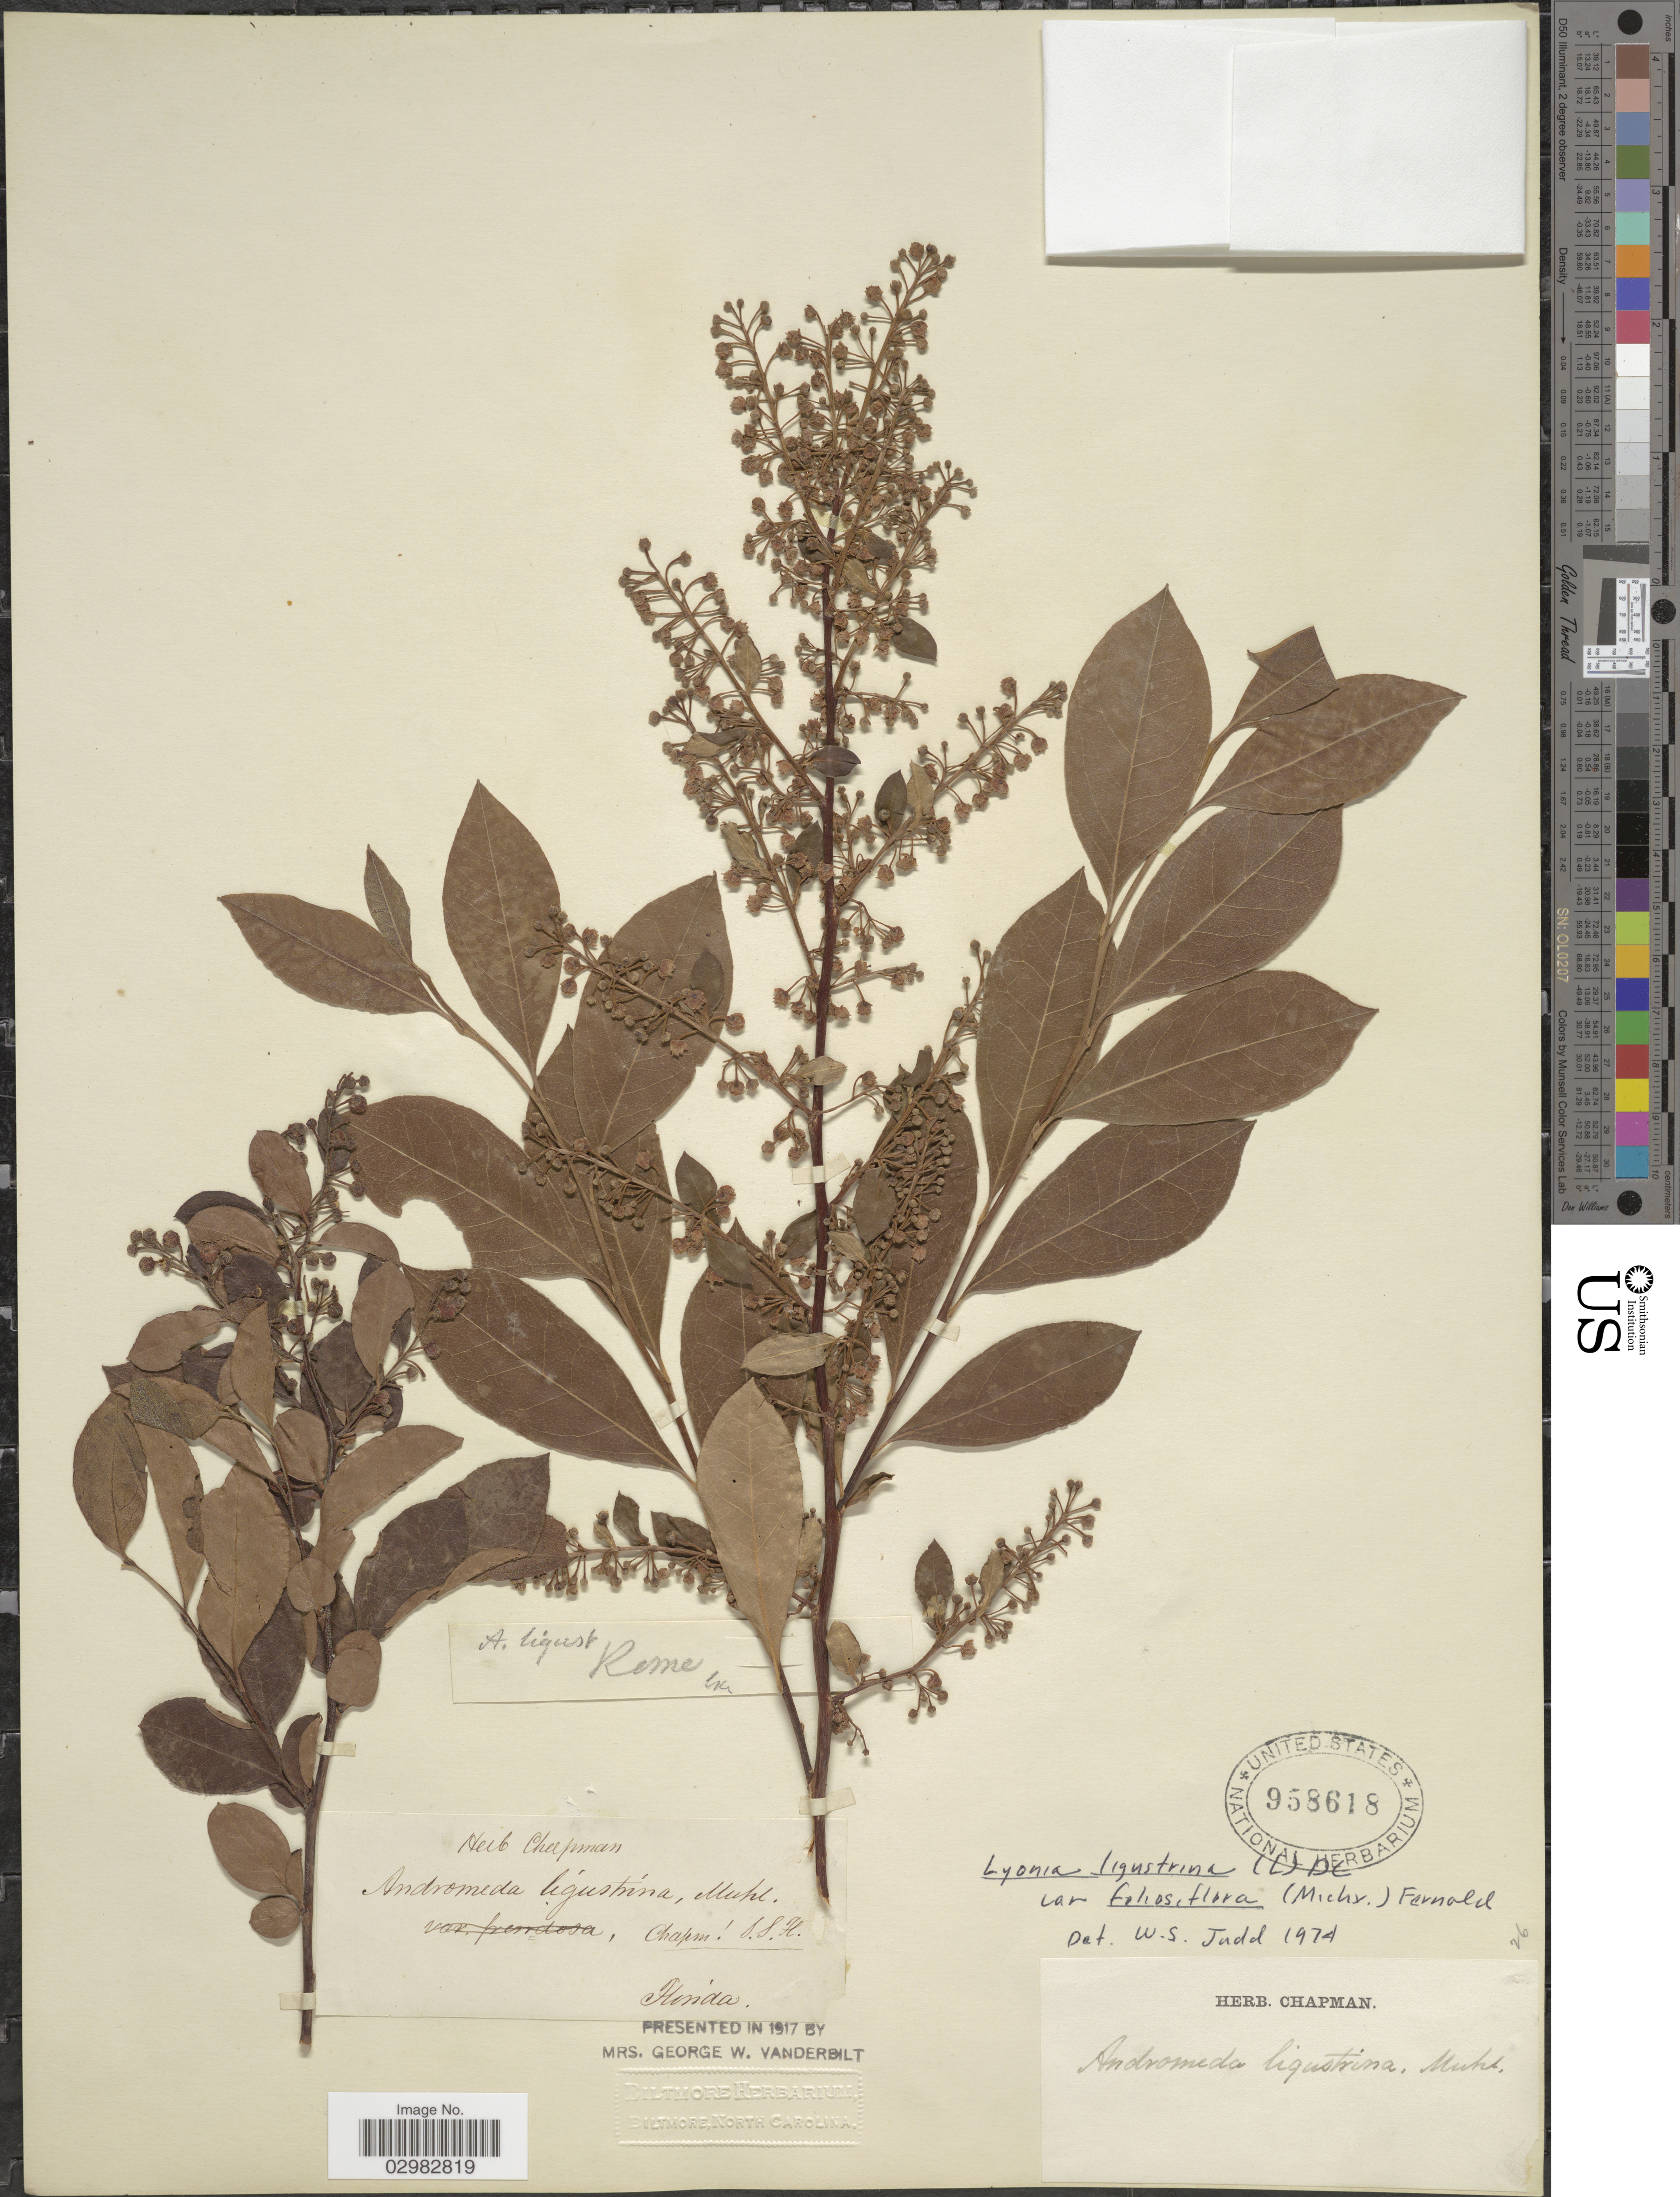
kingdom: Plantae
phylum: Tracheophyta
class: Magnoliopsida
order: Ericales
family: Ericaceae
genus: Lyonia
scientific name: Lyonia ligustrina var. foliosiflora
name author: (Michx.) Fernald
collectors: ex herb. Chapman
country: United States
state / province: Florida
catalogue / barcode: US 958618